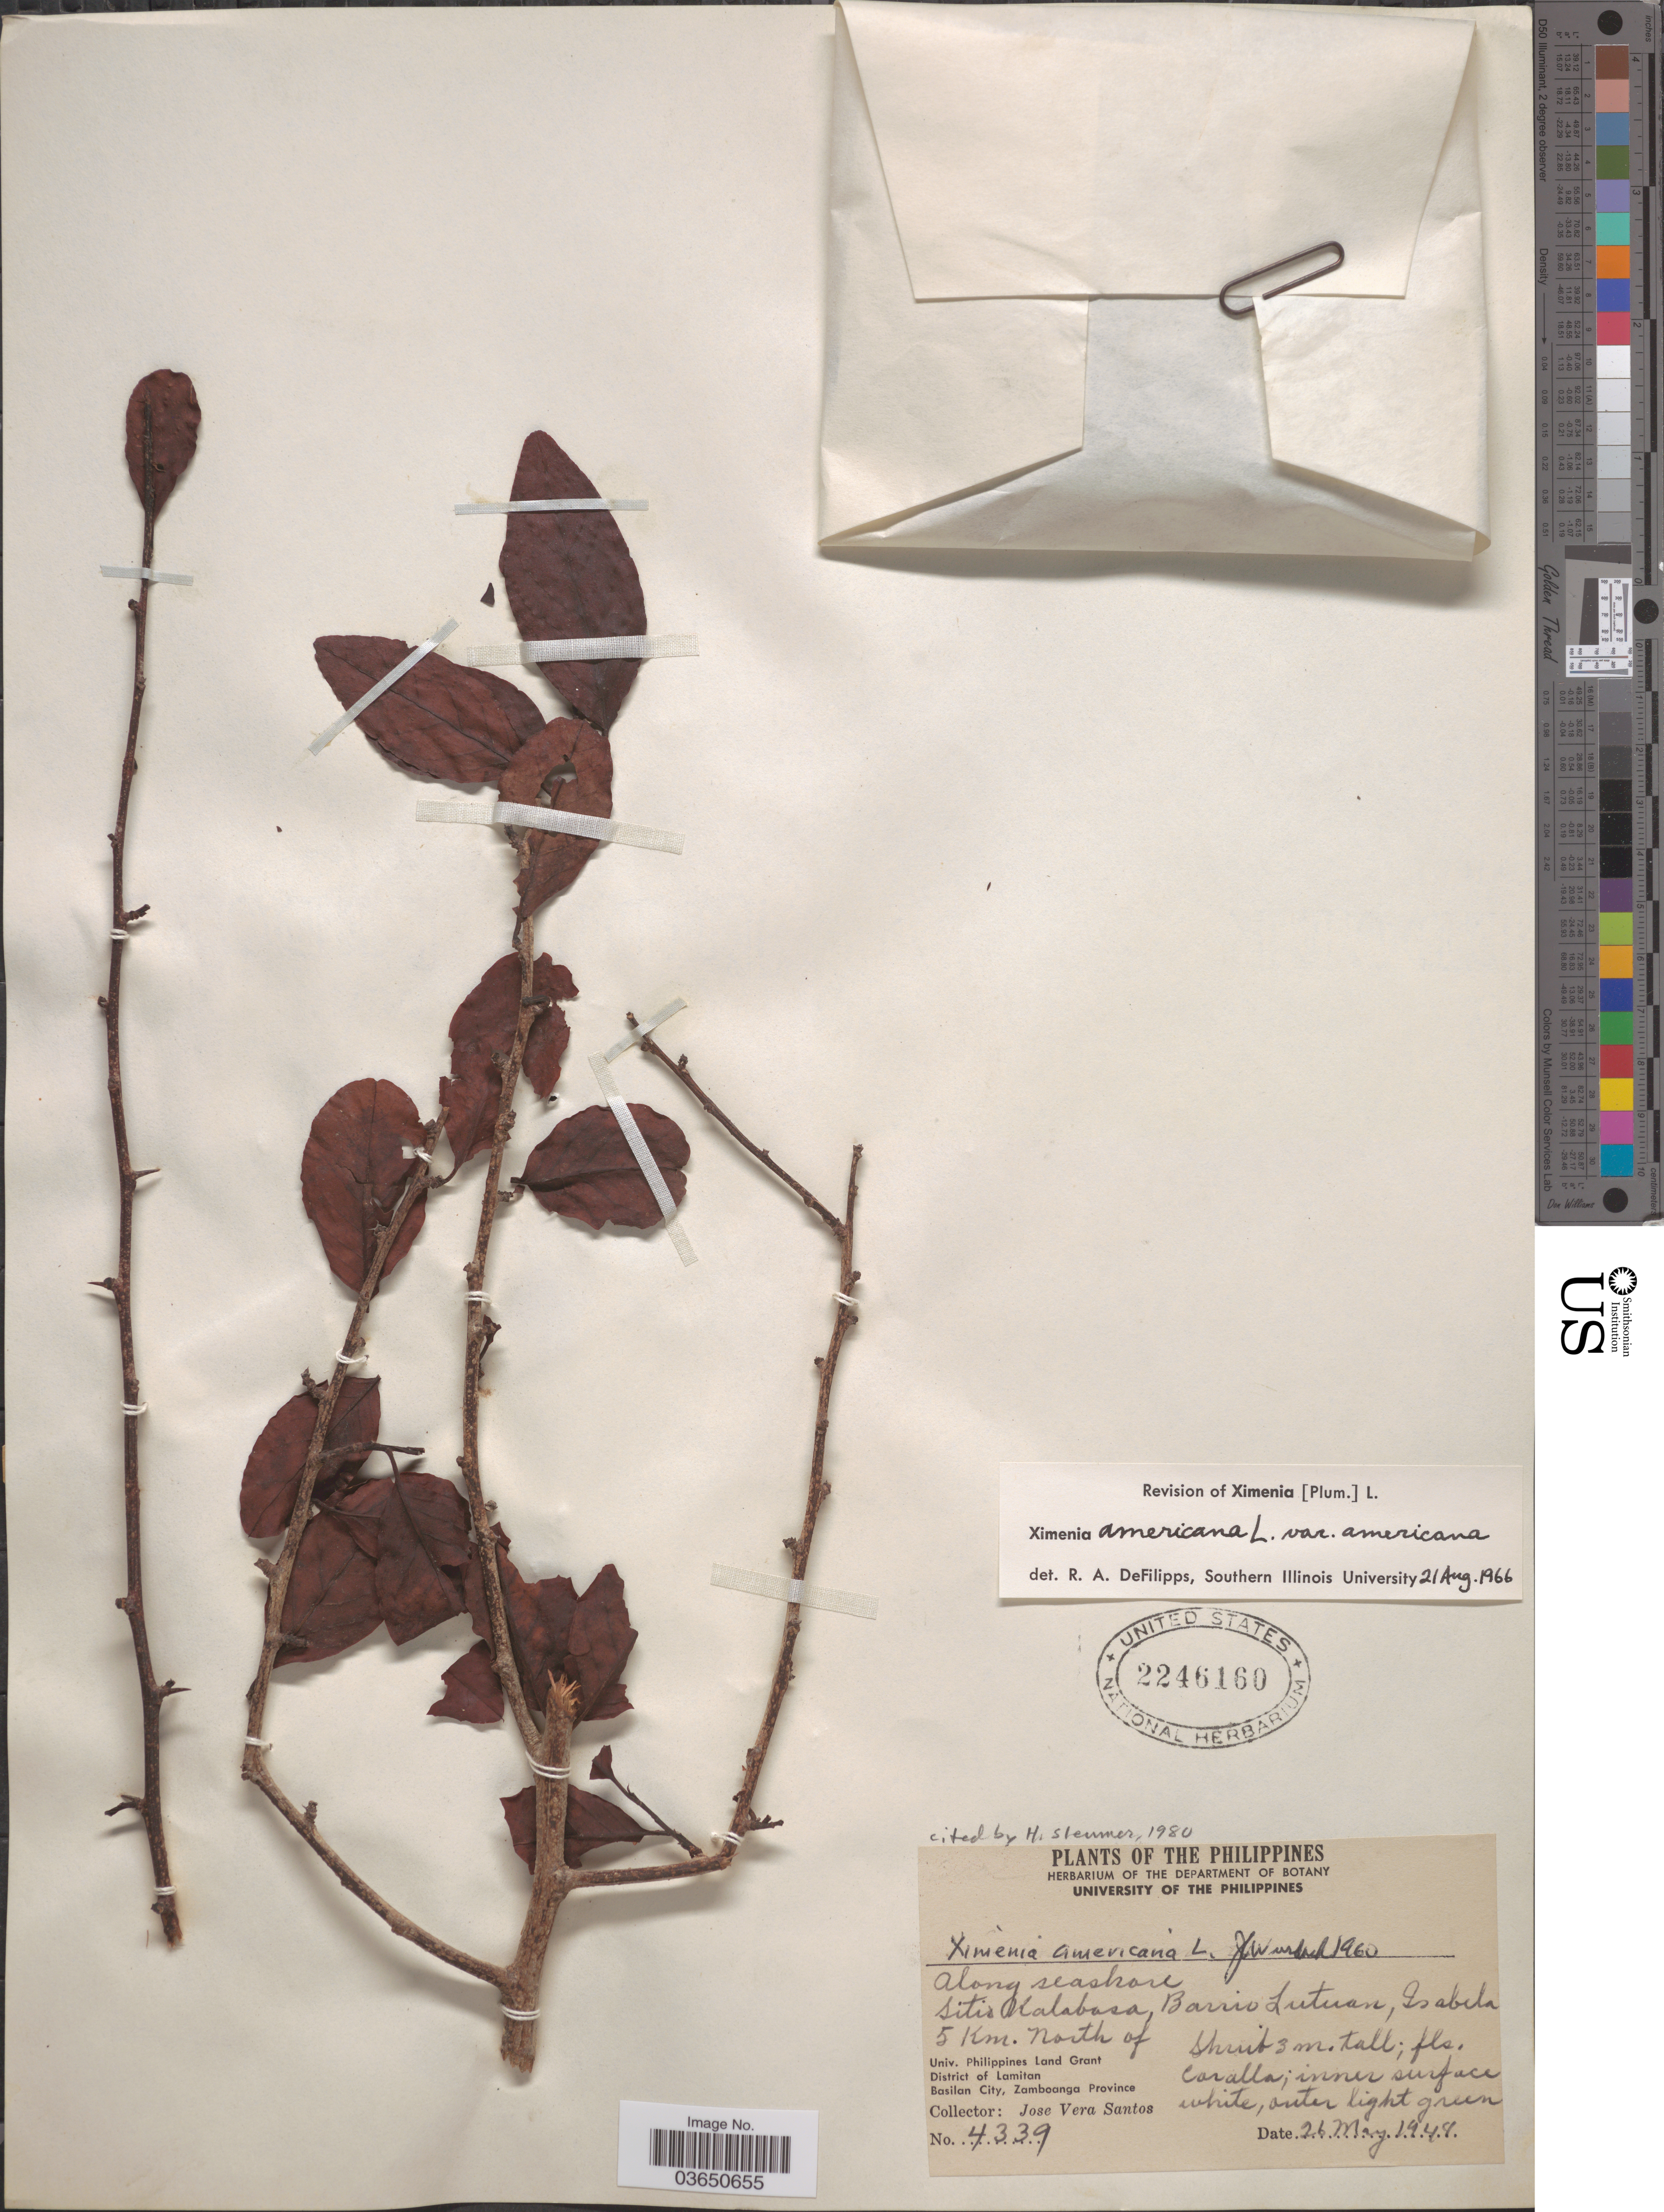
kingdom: Plantae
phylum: Tracheophyta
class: Magnoliopsida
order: Santalales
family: Ximeniaceae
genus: Ximenia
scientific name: Ximenia americana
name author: L.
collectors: J. V. Santos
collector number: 4339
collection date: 1949-05-26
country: Philippines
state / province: Muslim Mindanao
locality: Sitio Kalabasa Barrio Lutuan, Isabela. 5 Km. north of Univ. Philippines Land Grant [unsure placement] District of Lamitan. Basilan City, Zamboanga Province.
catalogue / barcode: US 2246160